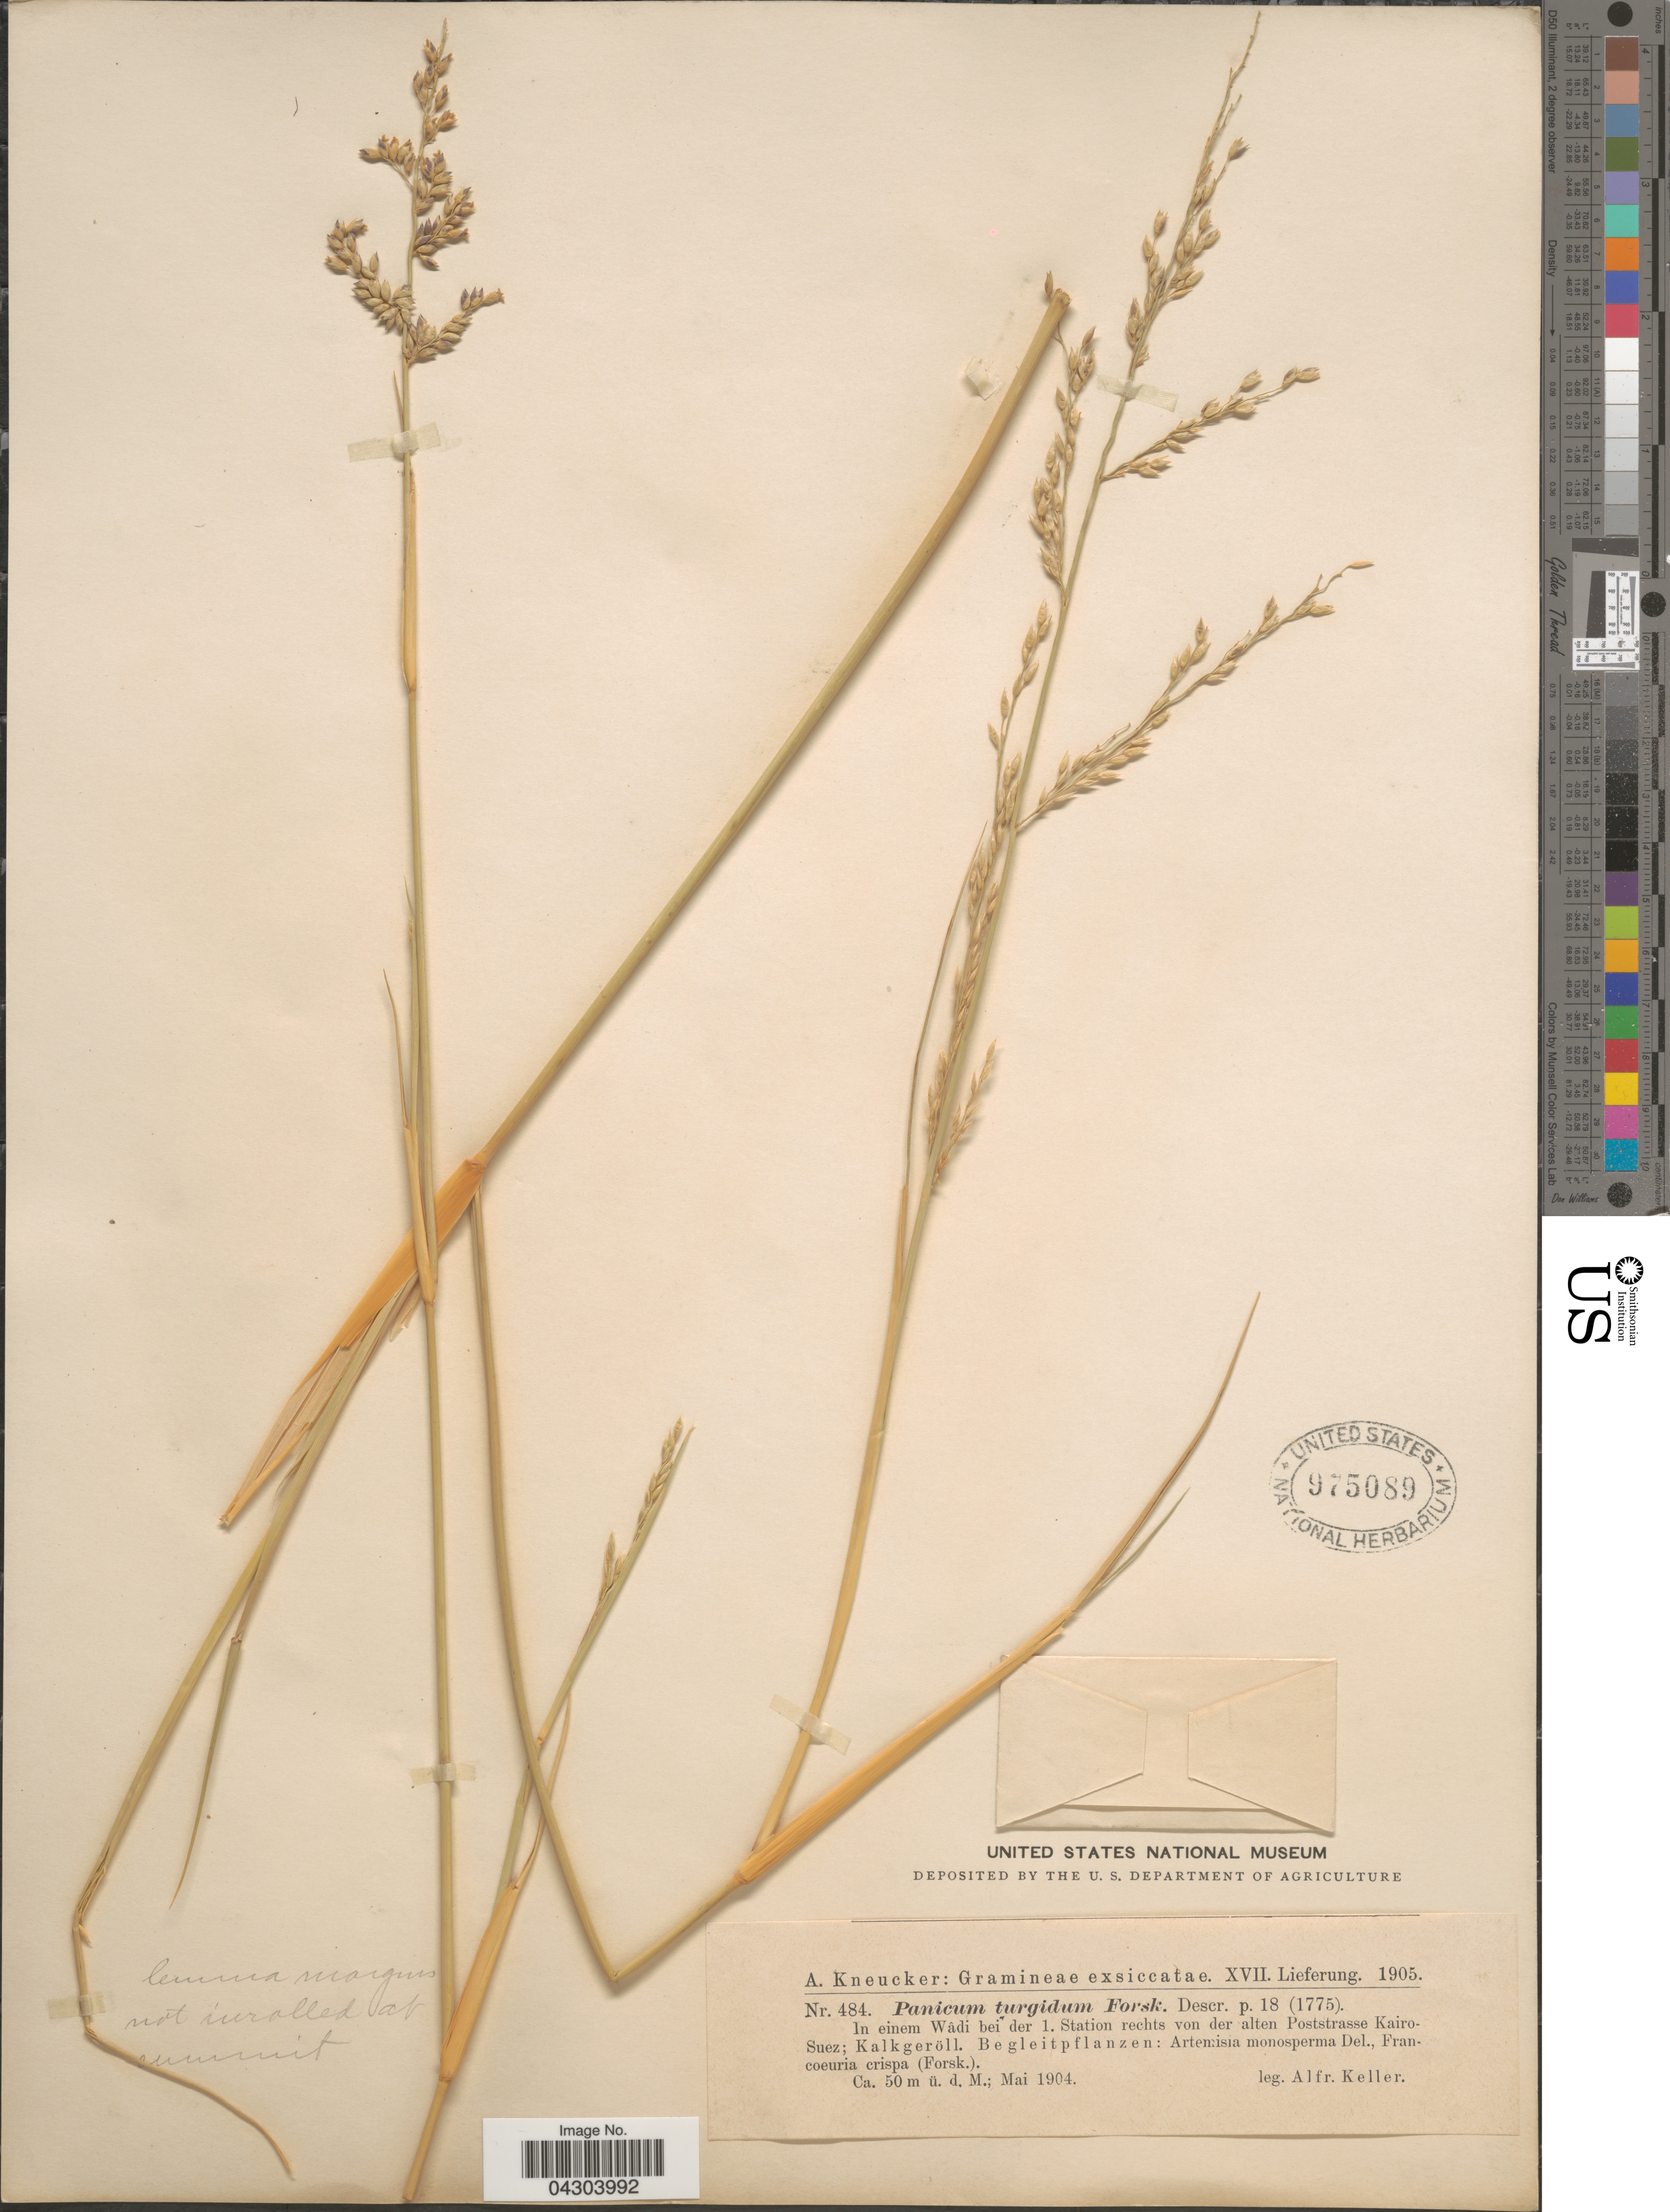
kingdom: Plantae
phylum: Tracheophyta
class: Liliopsida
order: Poales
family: Poaceae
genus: Panicum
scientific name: Panicum turgidum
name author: Forssk.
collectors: A. Keller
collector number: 484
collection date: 1904-05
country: Egypt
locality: In einem Wâdi bei der 1. Station rechts von der alten Poststrasse Kairo-Suez.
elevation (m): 50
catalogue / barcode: US 975089